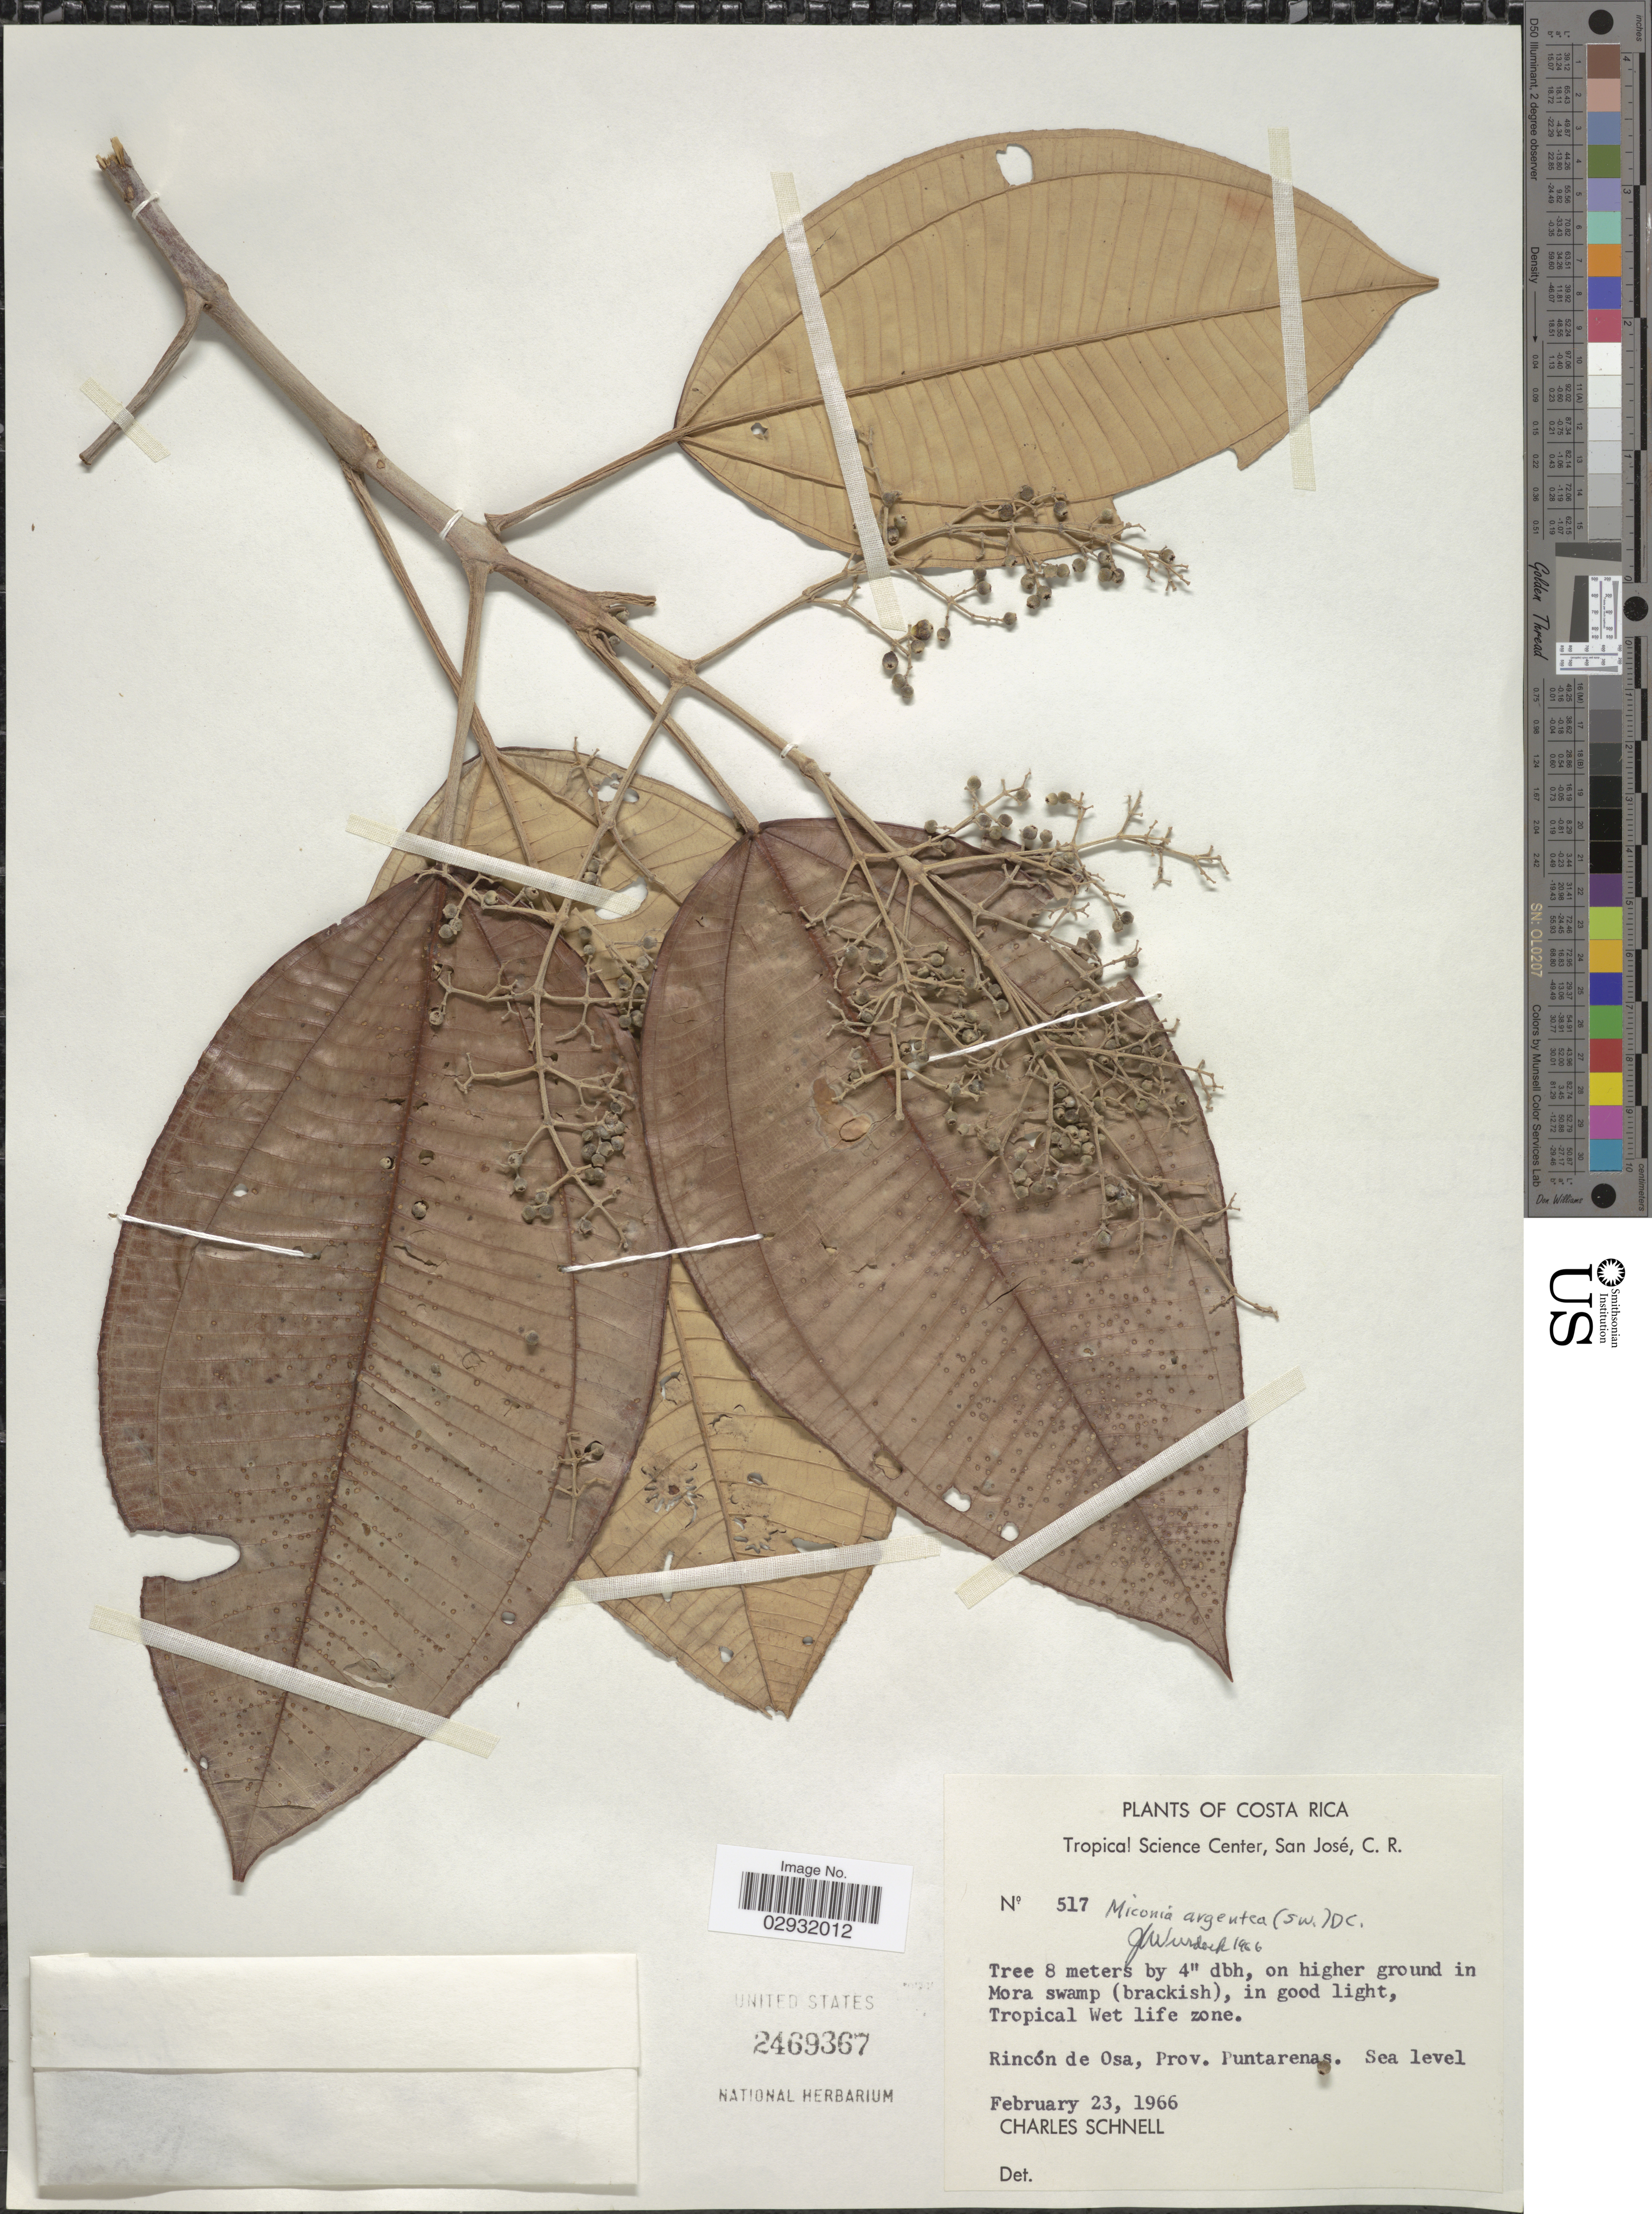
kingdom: Plantae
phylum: Tracheophyta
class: Magnoliopsida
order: Myrtales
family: Melastomataceae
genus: Miconia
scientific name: Miconia argentea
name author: (Sw.) DC.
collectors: C. Schnell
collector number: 517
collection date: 1966-02-23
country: Costa Rica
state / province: Puntarenas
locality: Rincón de Osa, Prov. Puntarenas.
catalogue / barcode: US 2469367